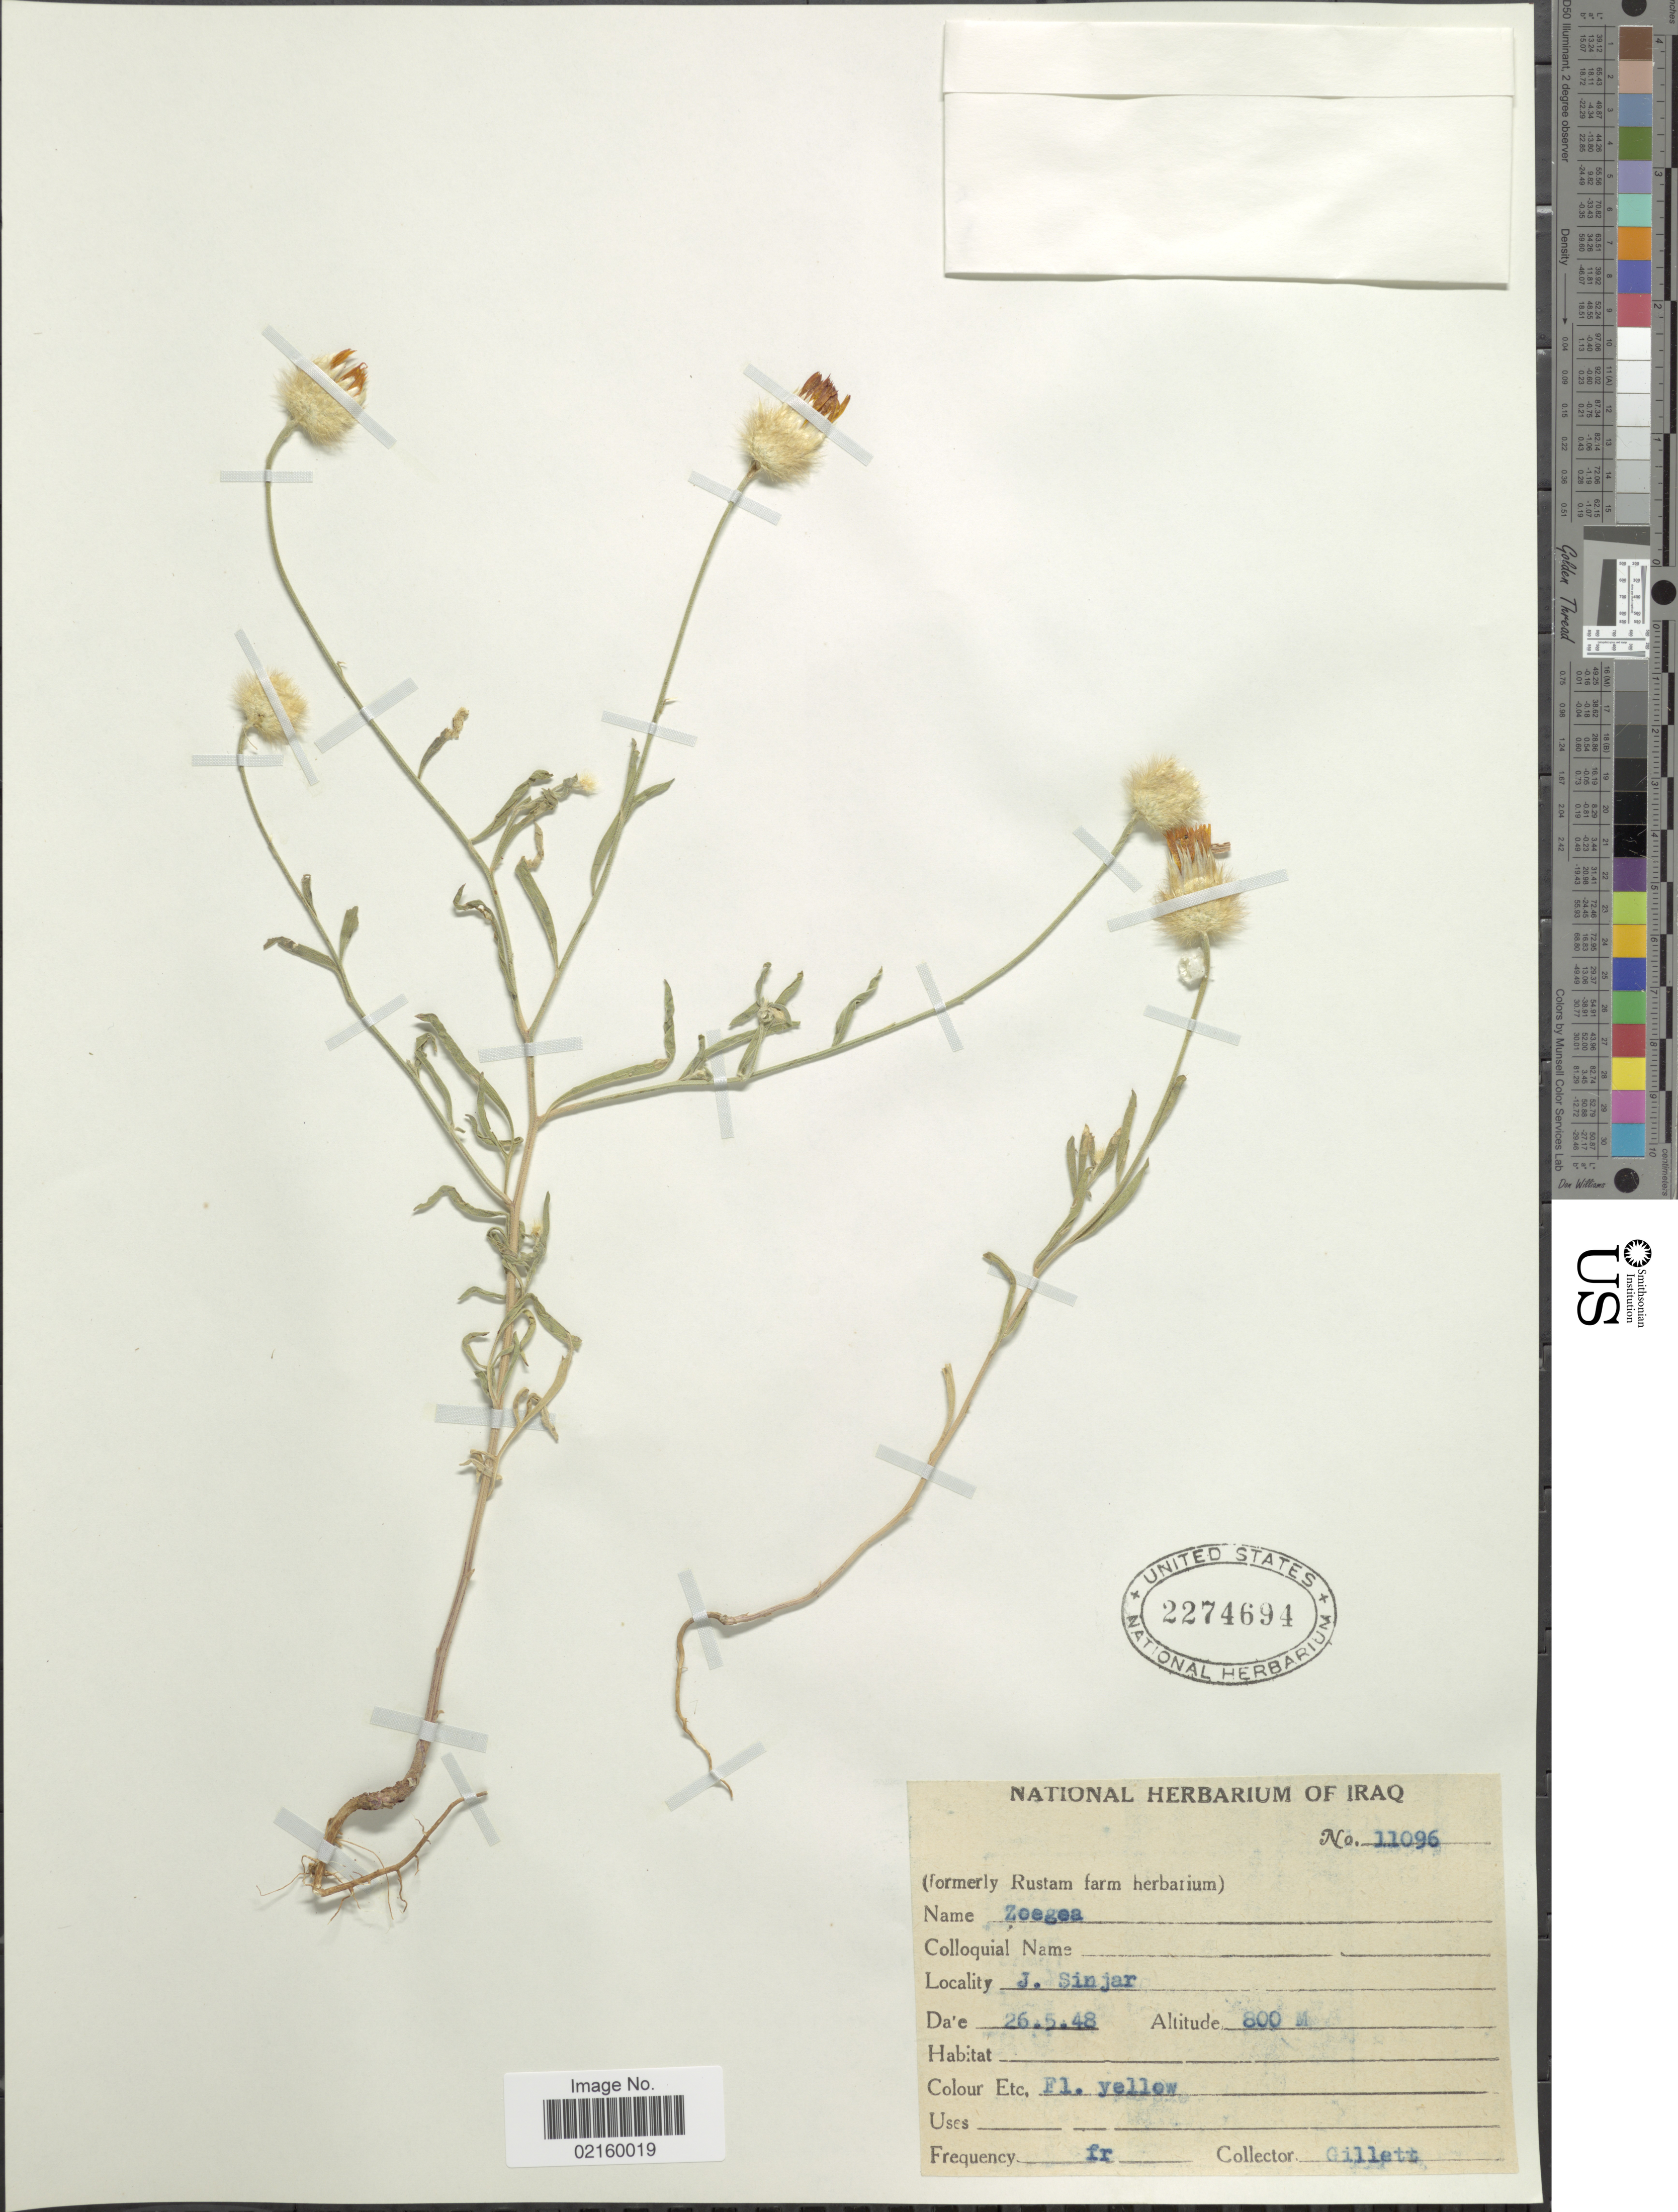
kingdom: Plantae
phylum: Tracheophyta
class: Magnoliopsida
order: Asterales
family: Asteraceae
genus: Zoegea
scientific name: Zoegea sp.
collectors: Gillett, --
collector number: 11096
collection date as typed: Transcribed d/m/y: 26/5/48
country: Iraq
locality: J. Sinjar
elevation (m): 800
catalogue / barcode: US 2274694